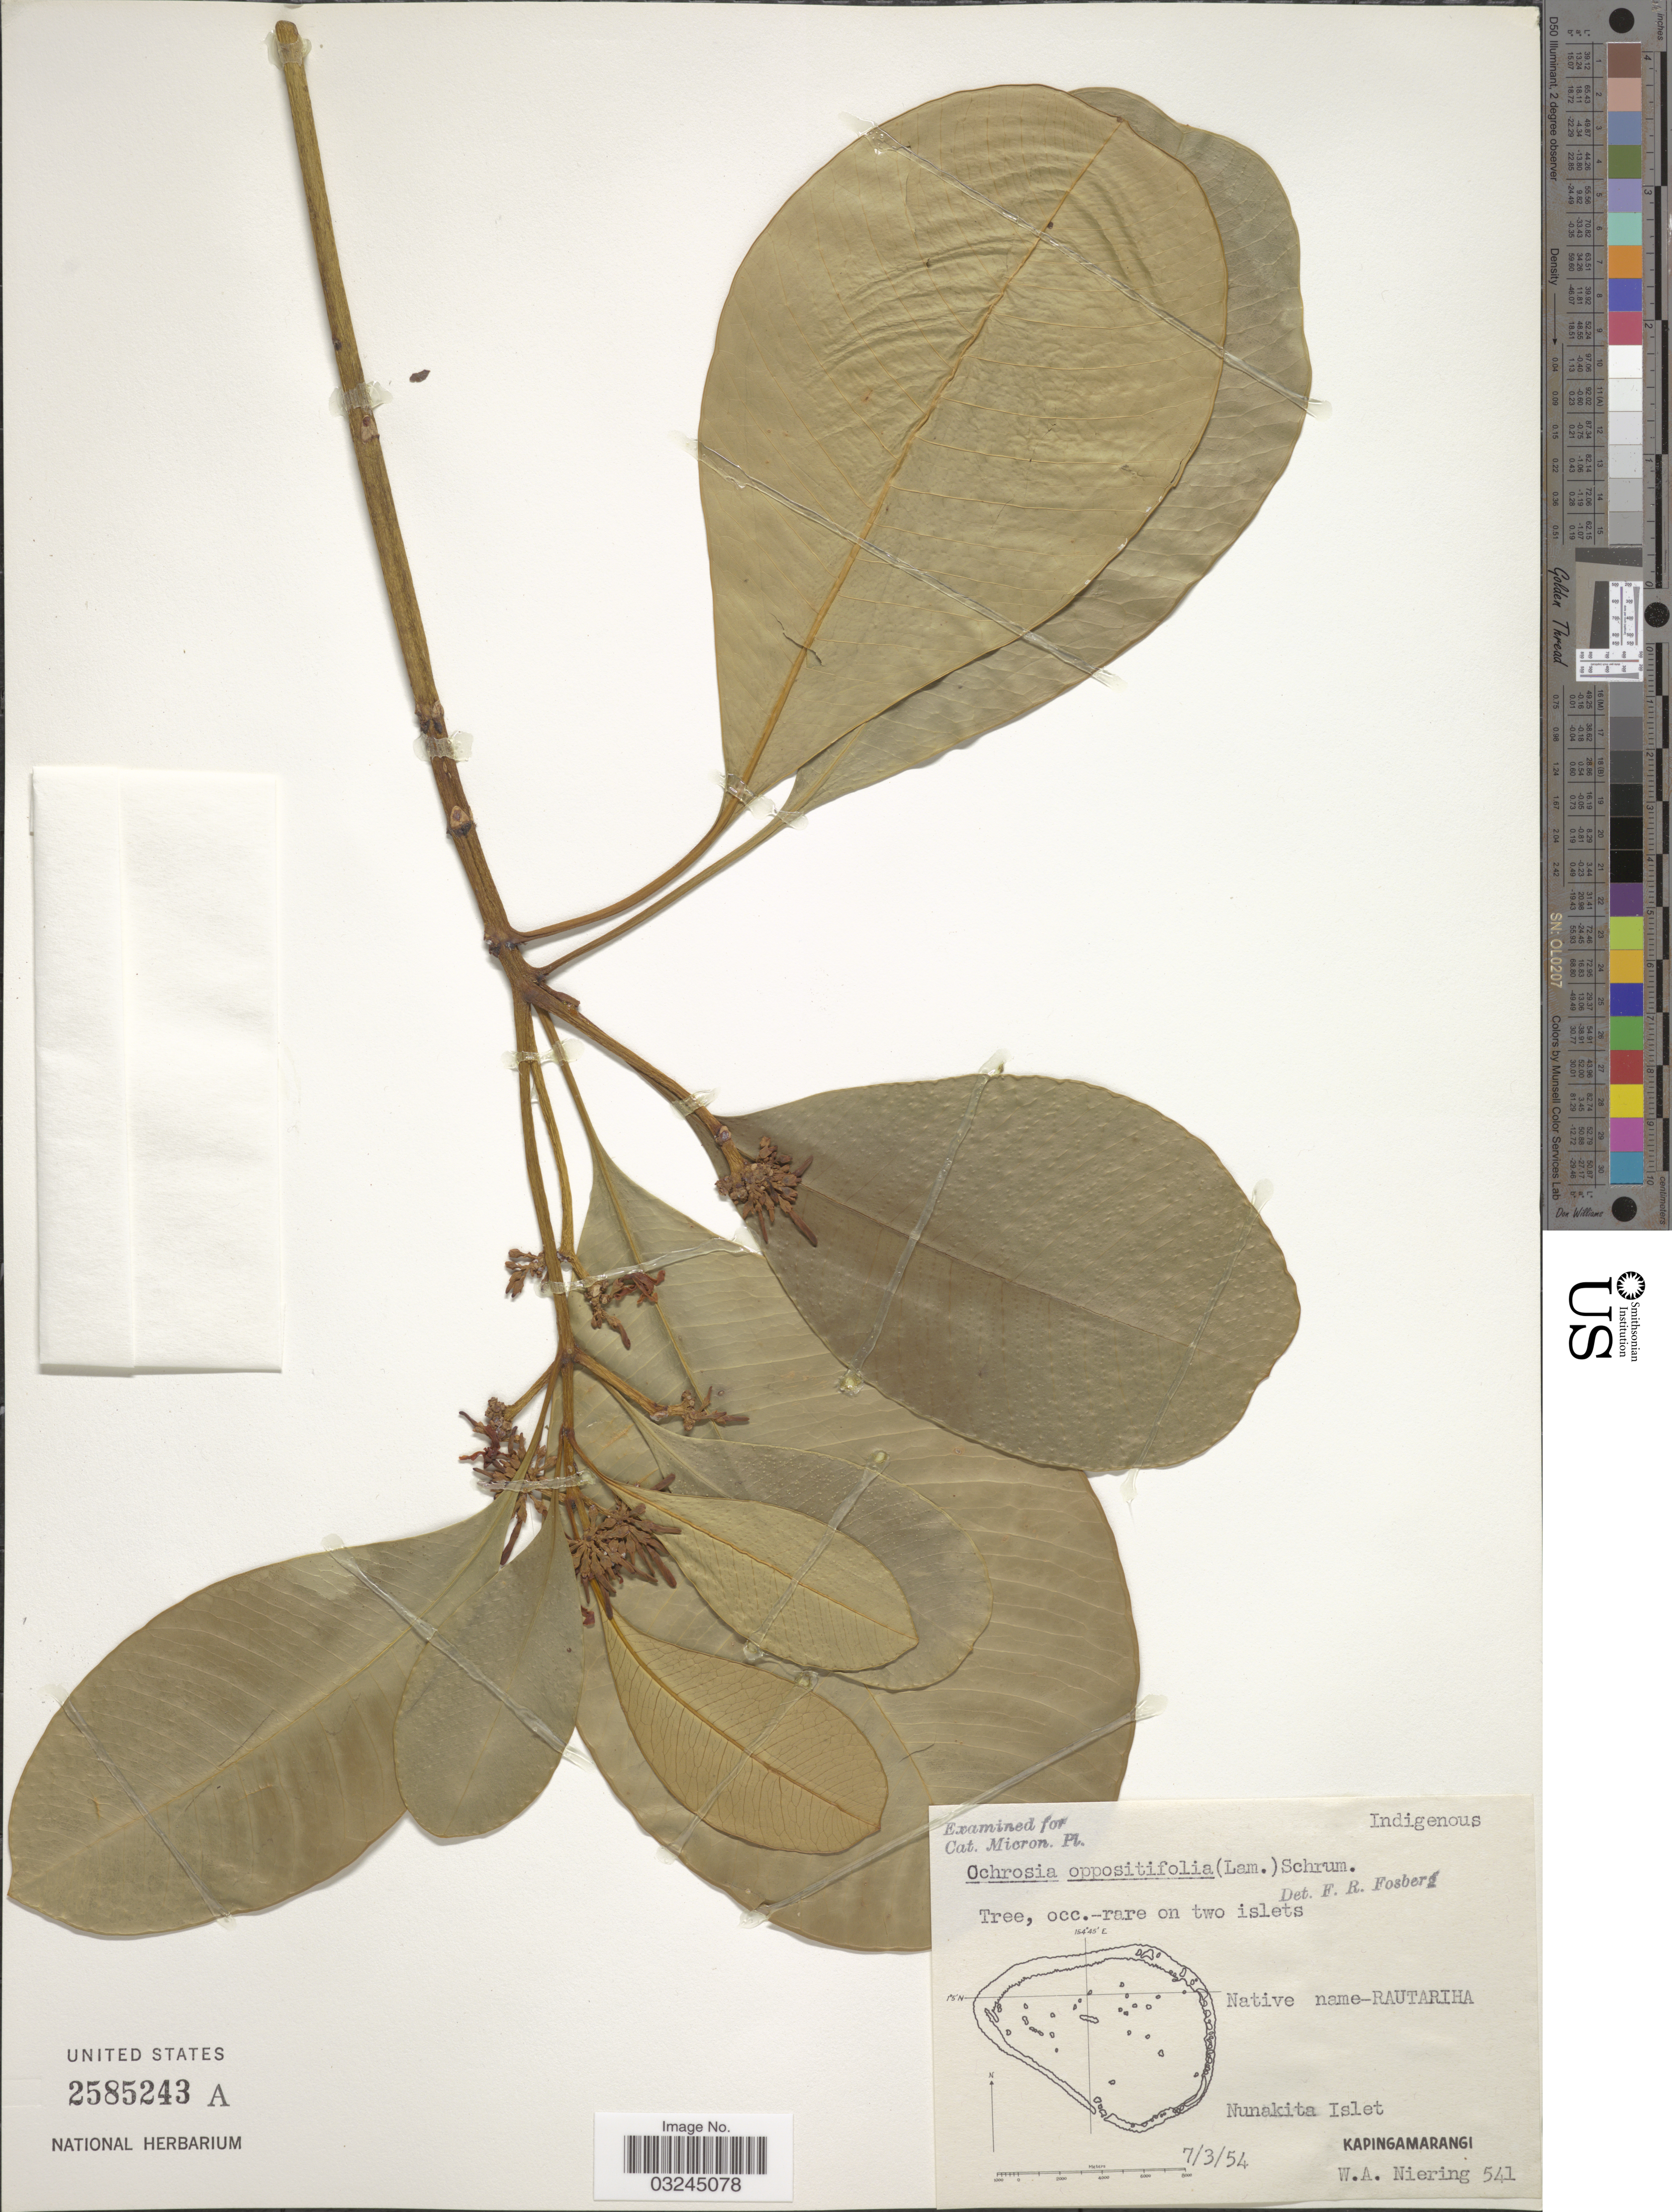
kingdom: Plantae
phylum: Tracheophyta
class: Magnoliopsida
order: Gentianales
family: Apocynaceae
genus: Ochrosia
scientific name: Ochrosia oppositifolia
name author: (Lam.) K. Schum.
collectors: W. Niering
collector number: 541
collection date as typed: Transcribed d/m/y: 7/3/54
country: Micronesia, Federated States of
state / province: Pohnpei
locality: Nunakita Islet. Kapingamarangi.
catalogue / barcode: US 2585243A